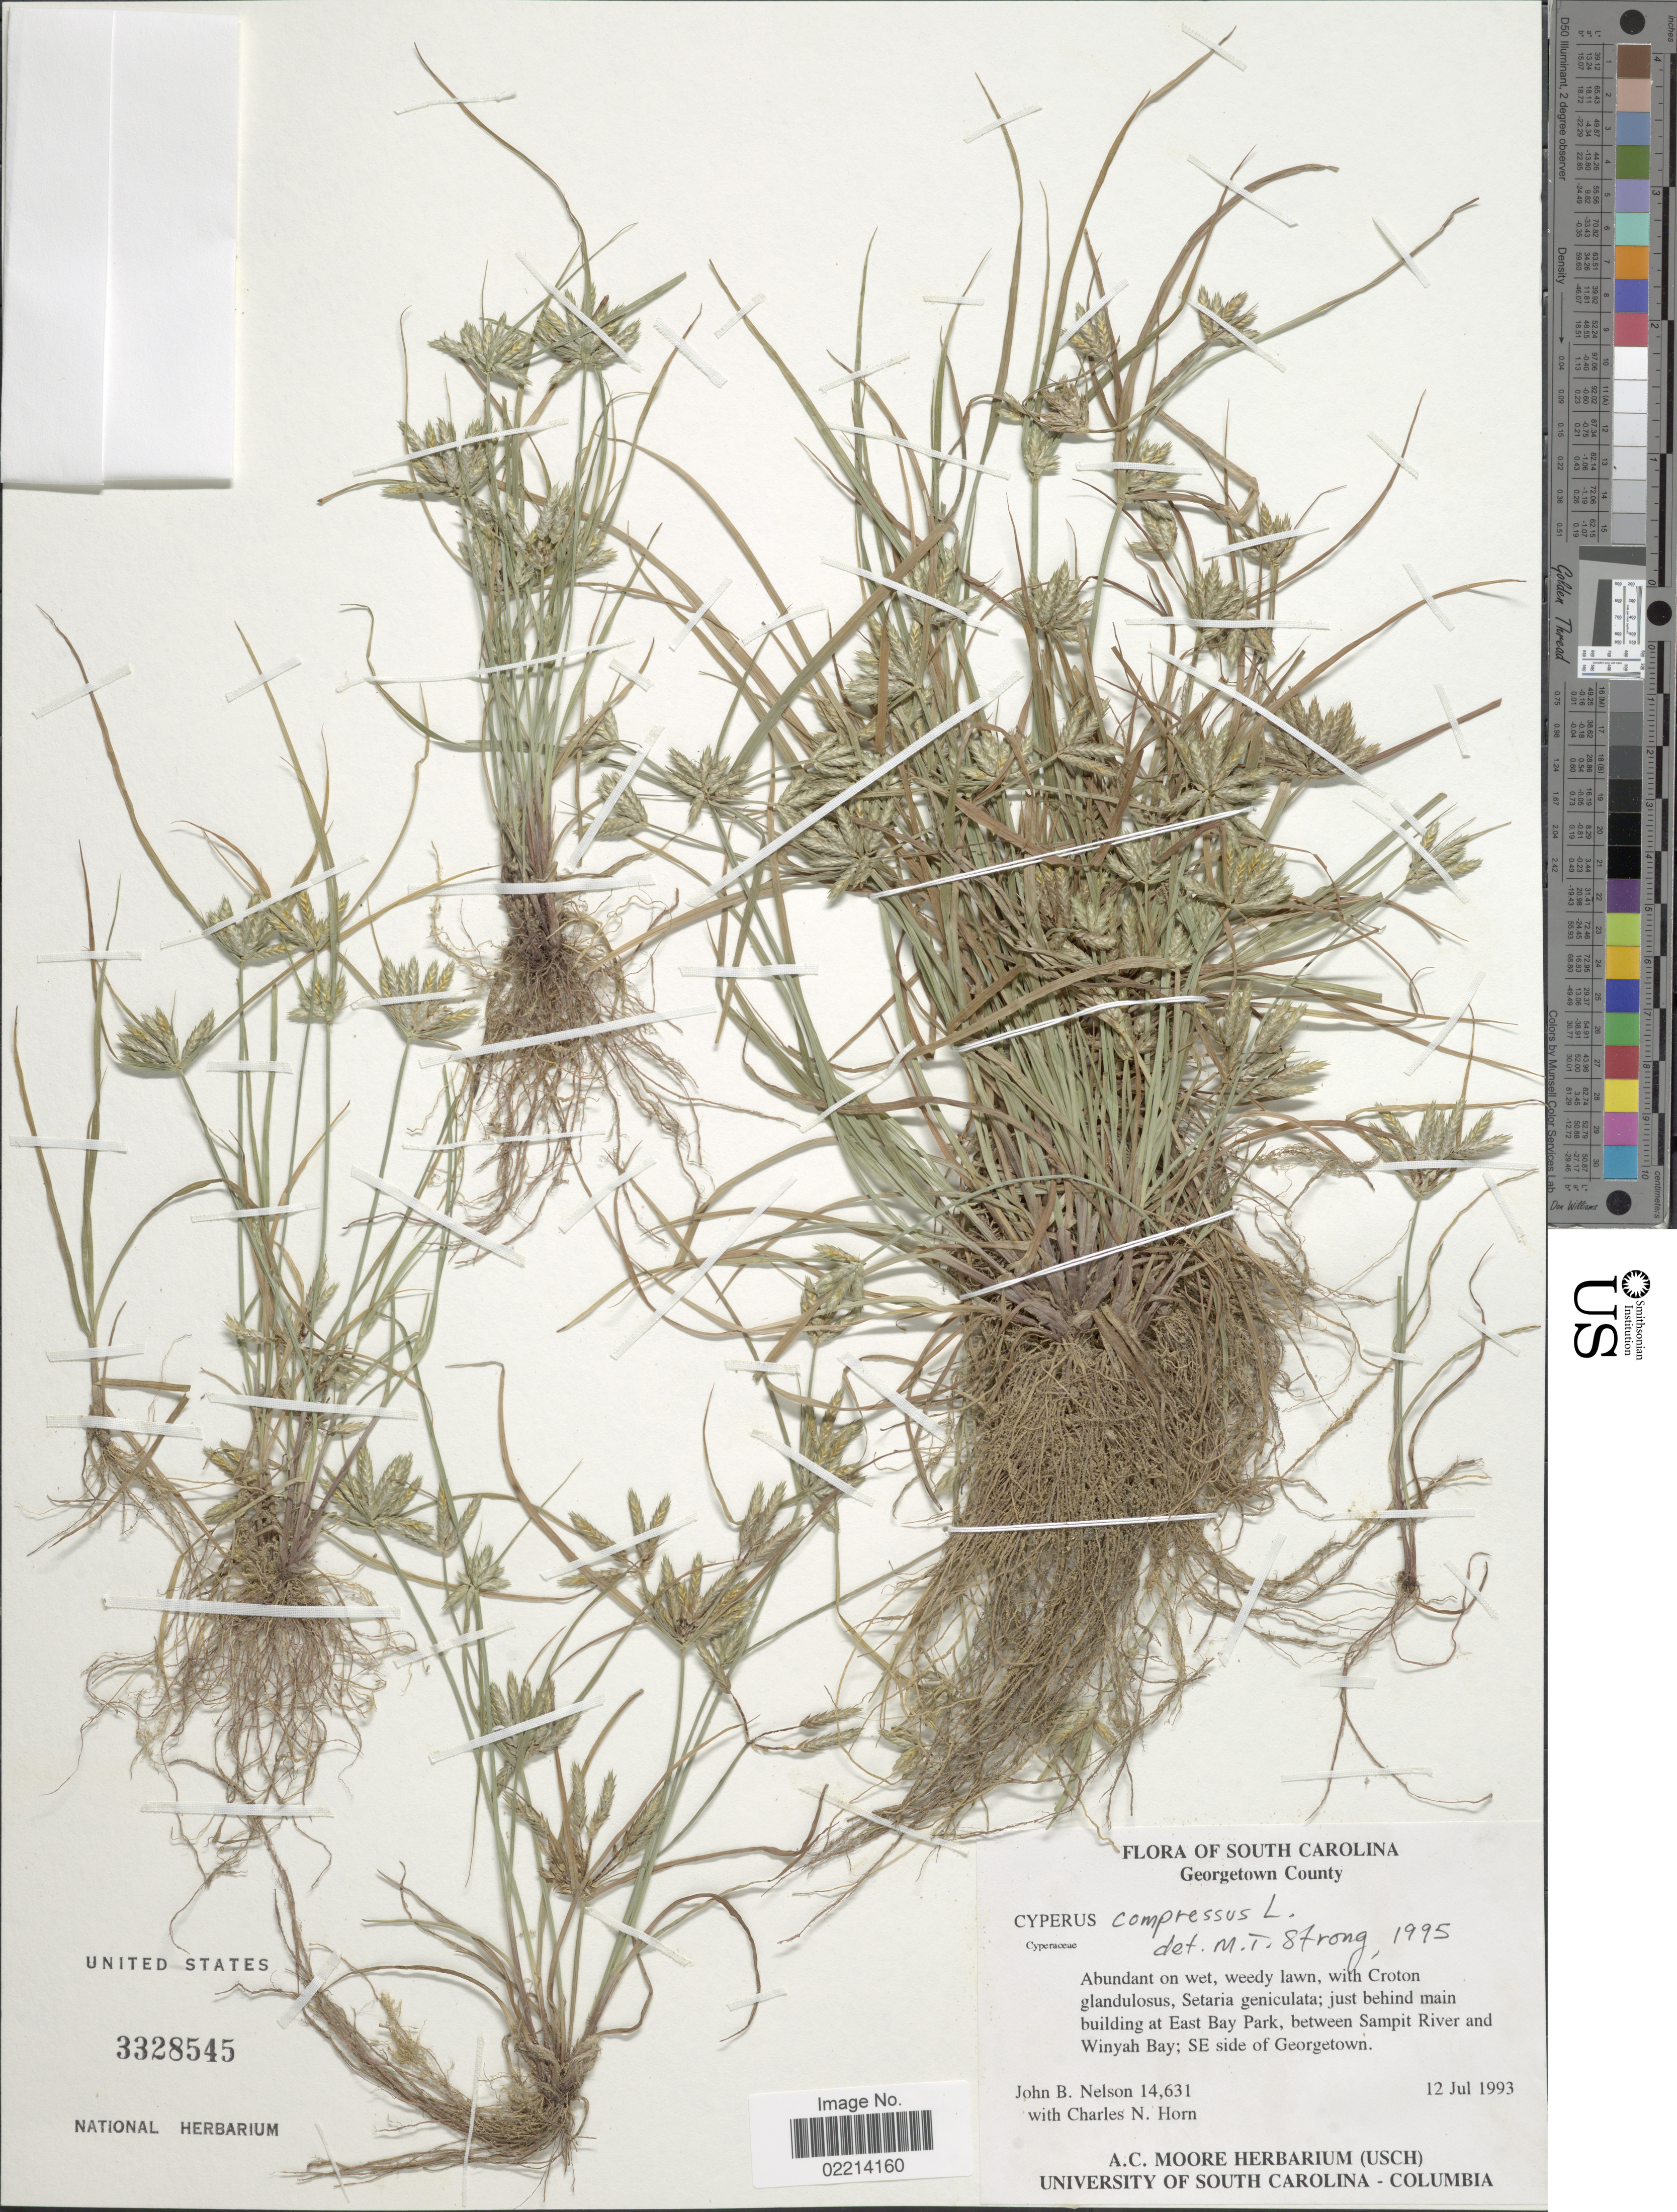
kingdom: Plantae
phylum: Tracheophyta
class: Liliopsida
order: Poales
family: Cyperaceae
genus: Cyperus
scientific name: Cyperus compressus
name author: L.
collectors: J. B. Nelson & C. N. Horn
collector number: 14631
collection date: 1993-07-12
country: United States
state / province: South Carolina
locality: Georgetown County. Just behind main building at East Bay Park, between Sampit River and Winyah Bay: SE side of Georgetown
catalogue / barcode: US 3328545